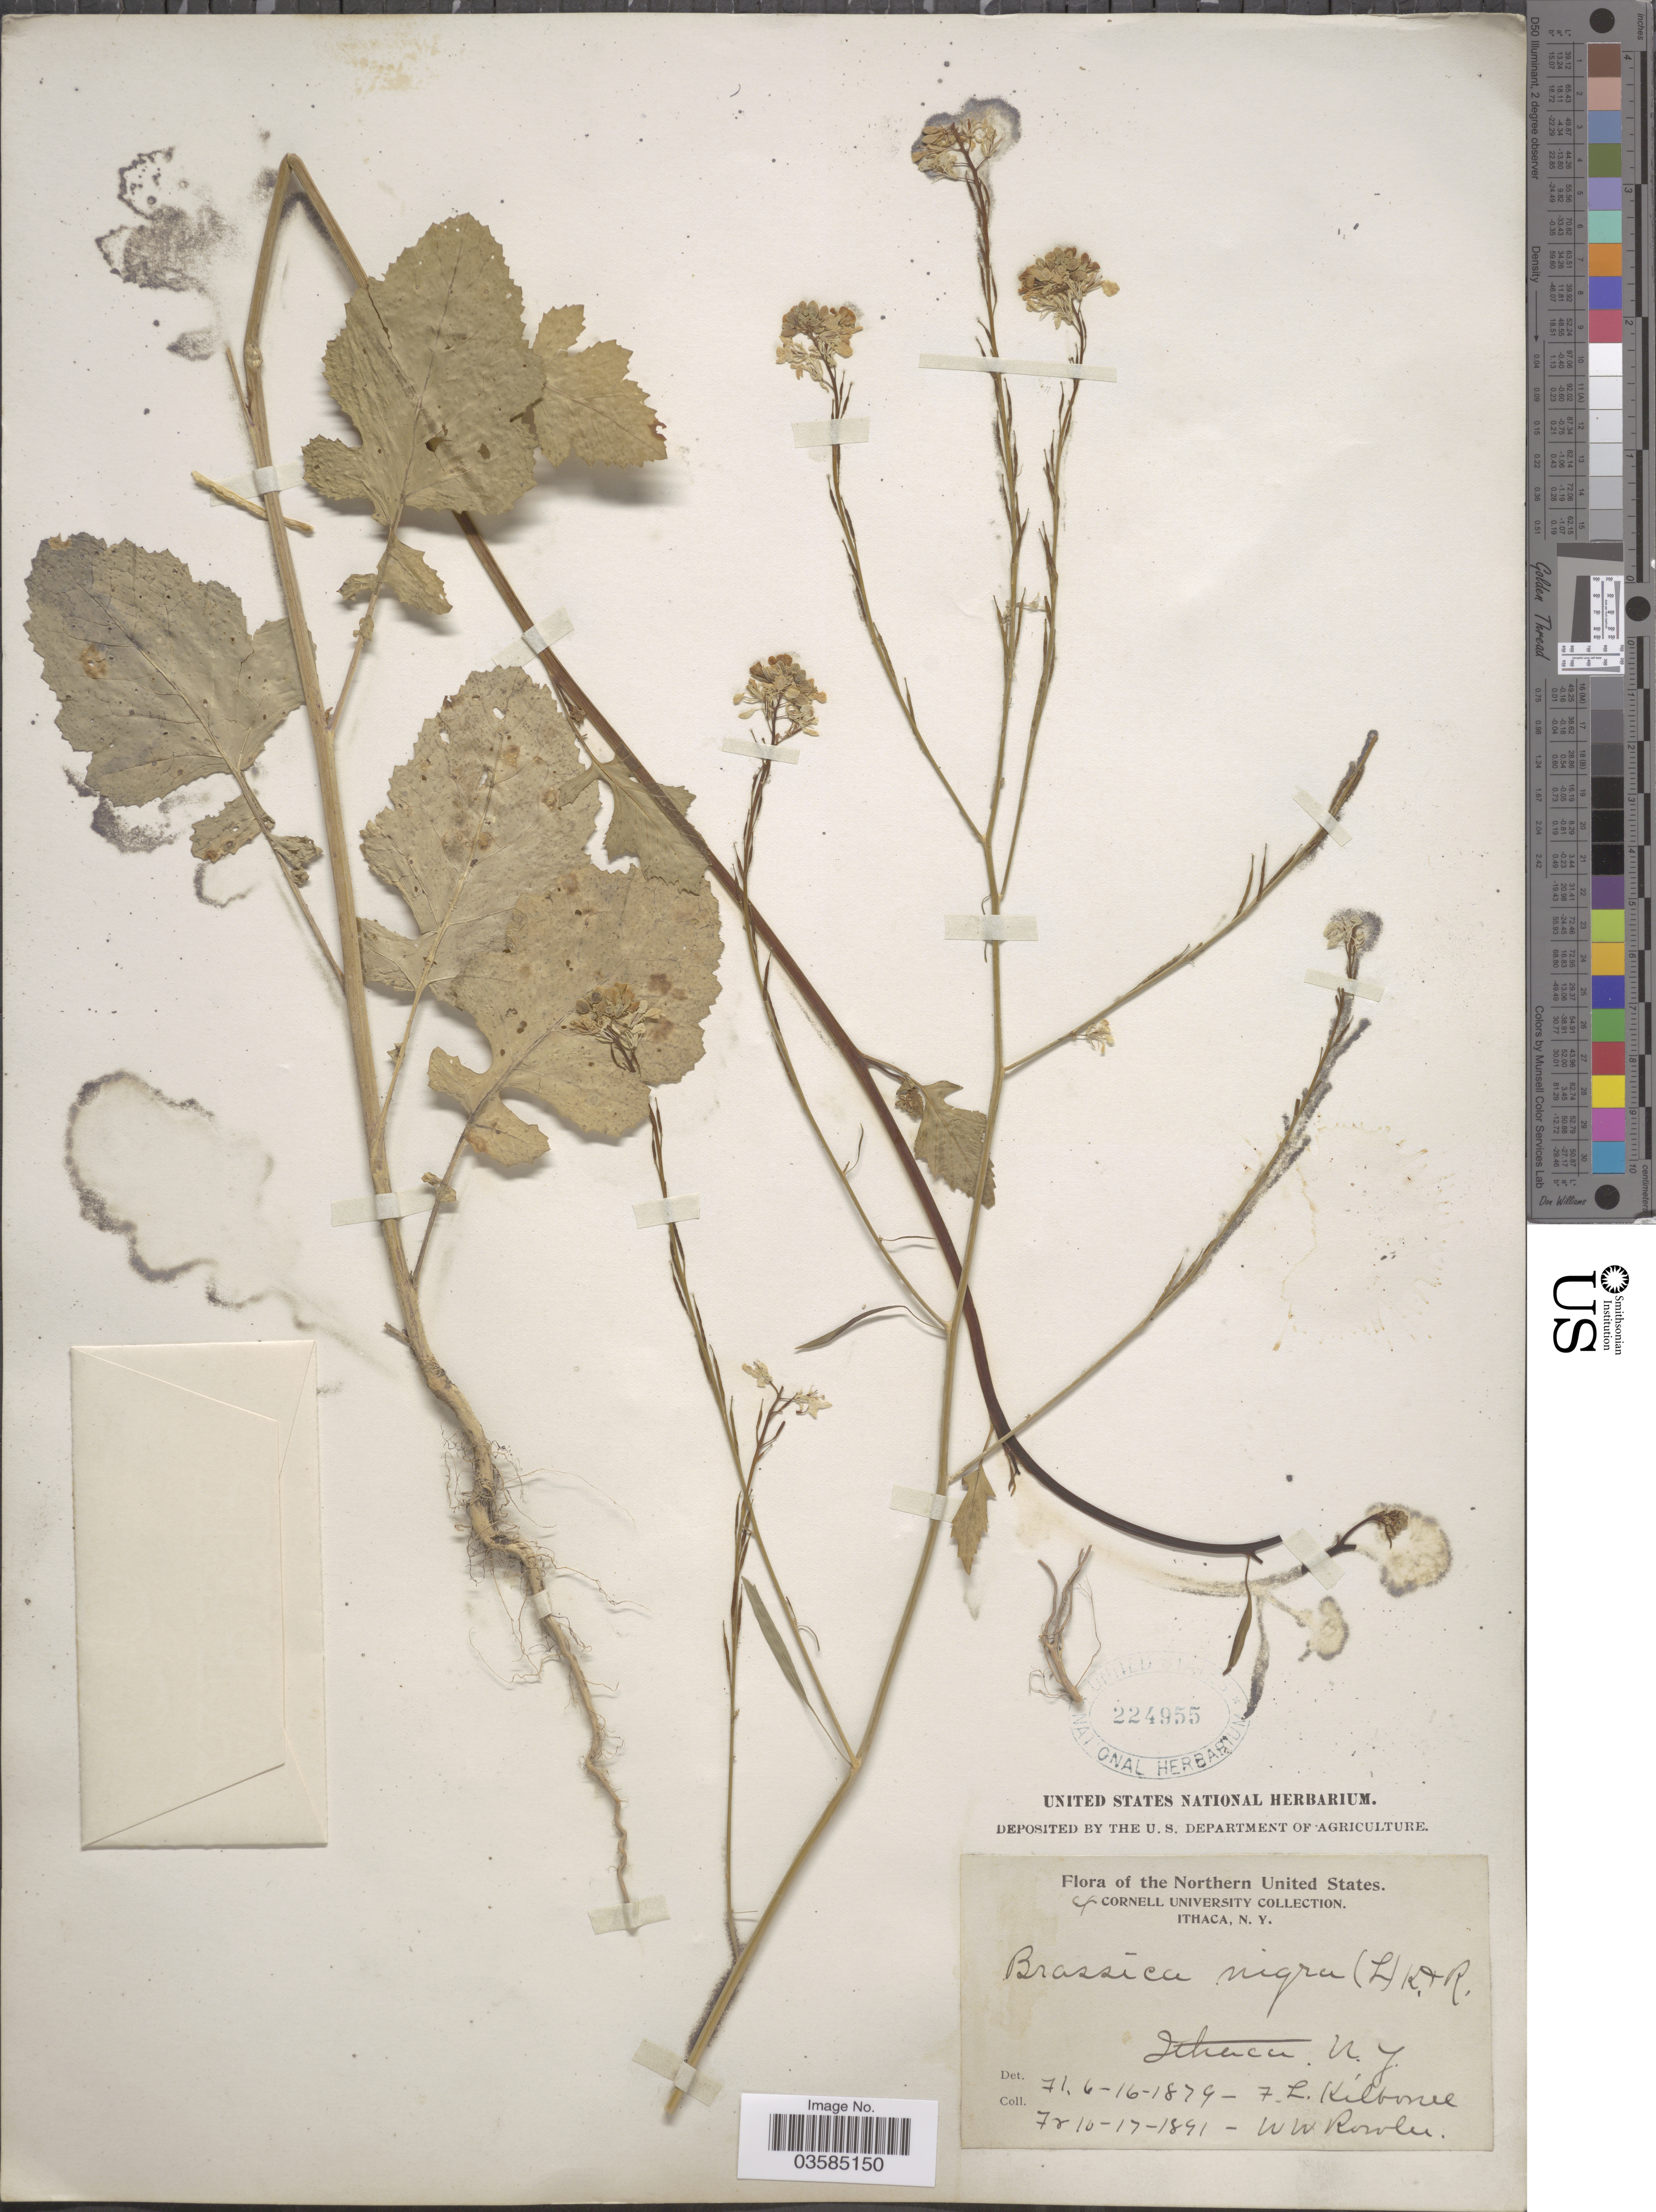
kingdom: Plantae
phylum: Tracheophyta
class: Magnoliopsida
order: Brassicales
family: Brassicaceae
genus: Brassica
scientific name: Brassica nigra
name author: (L.) W.D.J. Koch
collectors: F. L. Kilborne & W. W. Rowlee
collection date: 1879-06-16/1891-10-17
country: United States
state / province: New York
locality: The Northern United states. Ithaca.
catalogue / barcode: US 224955